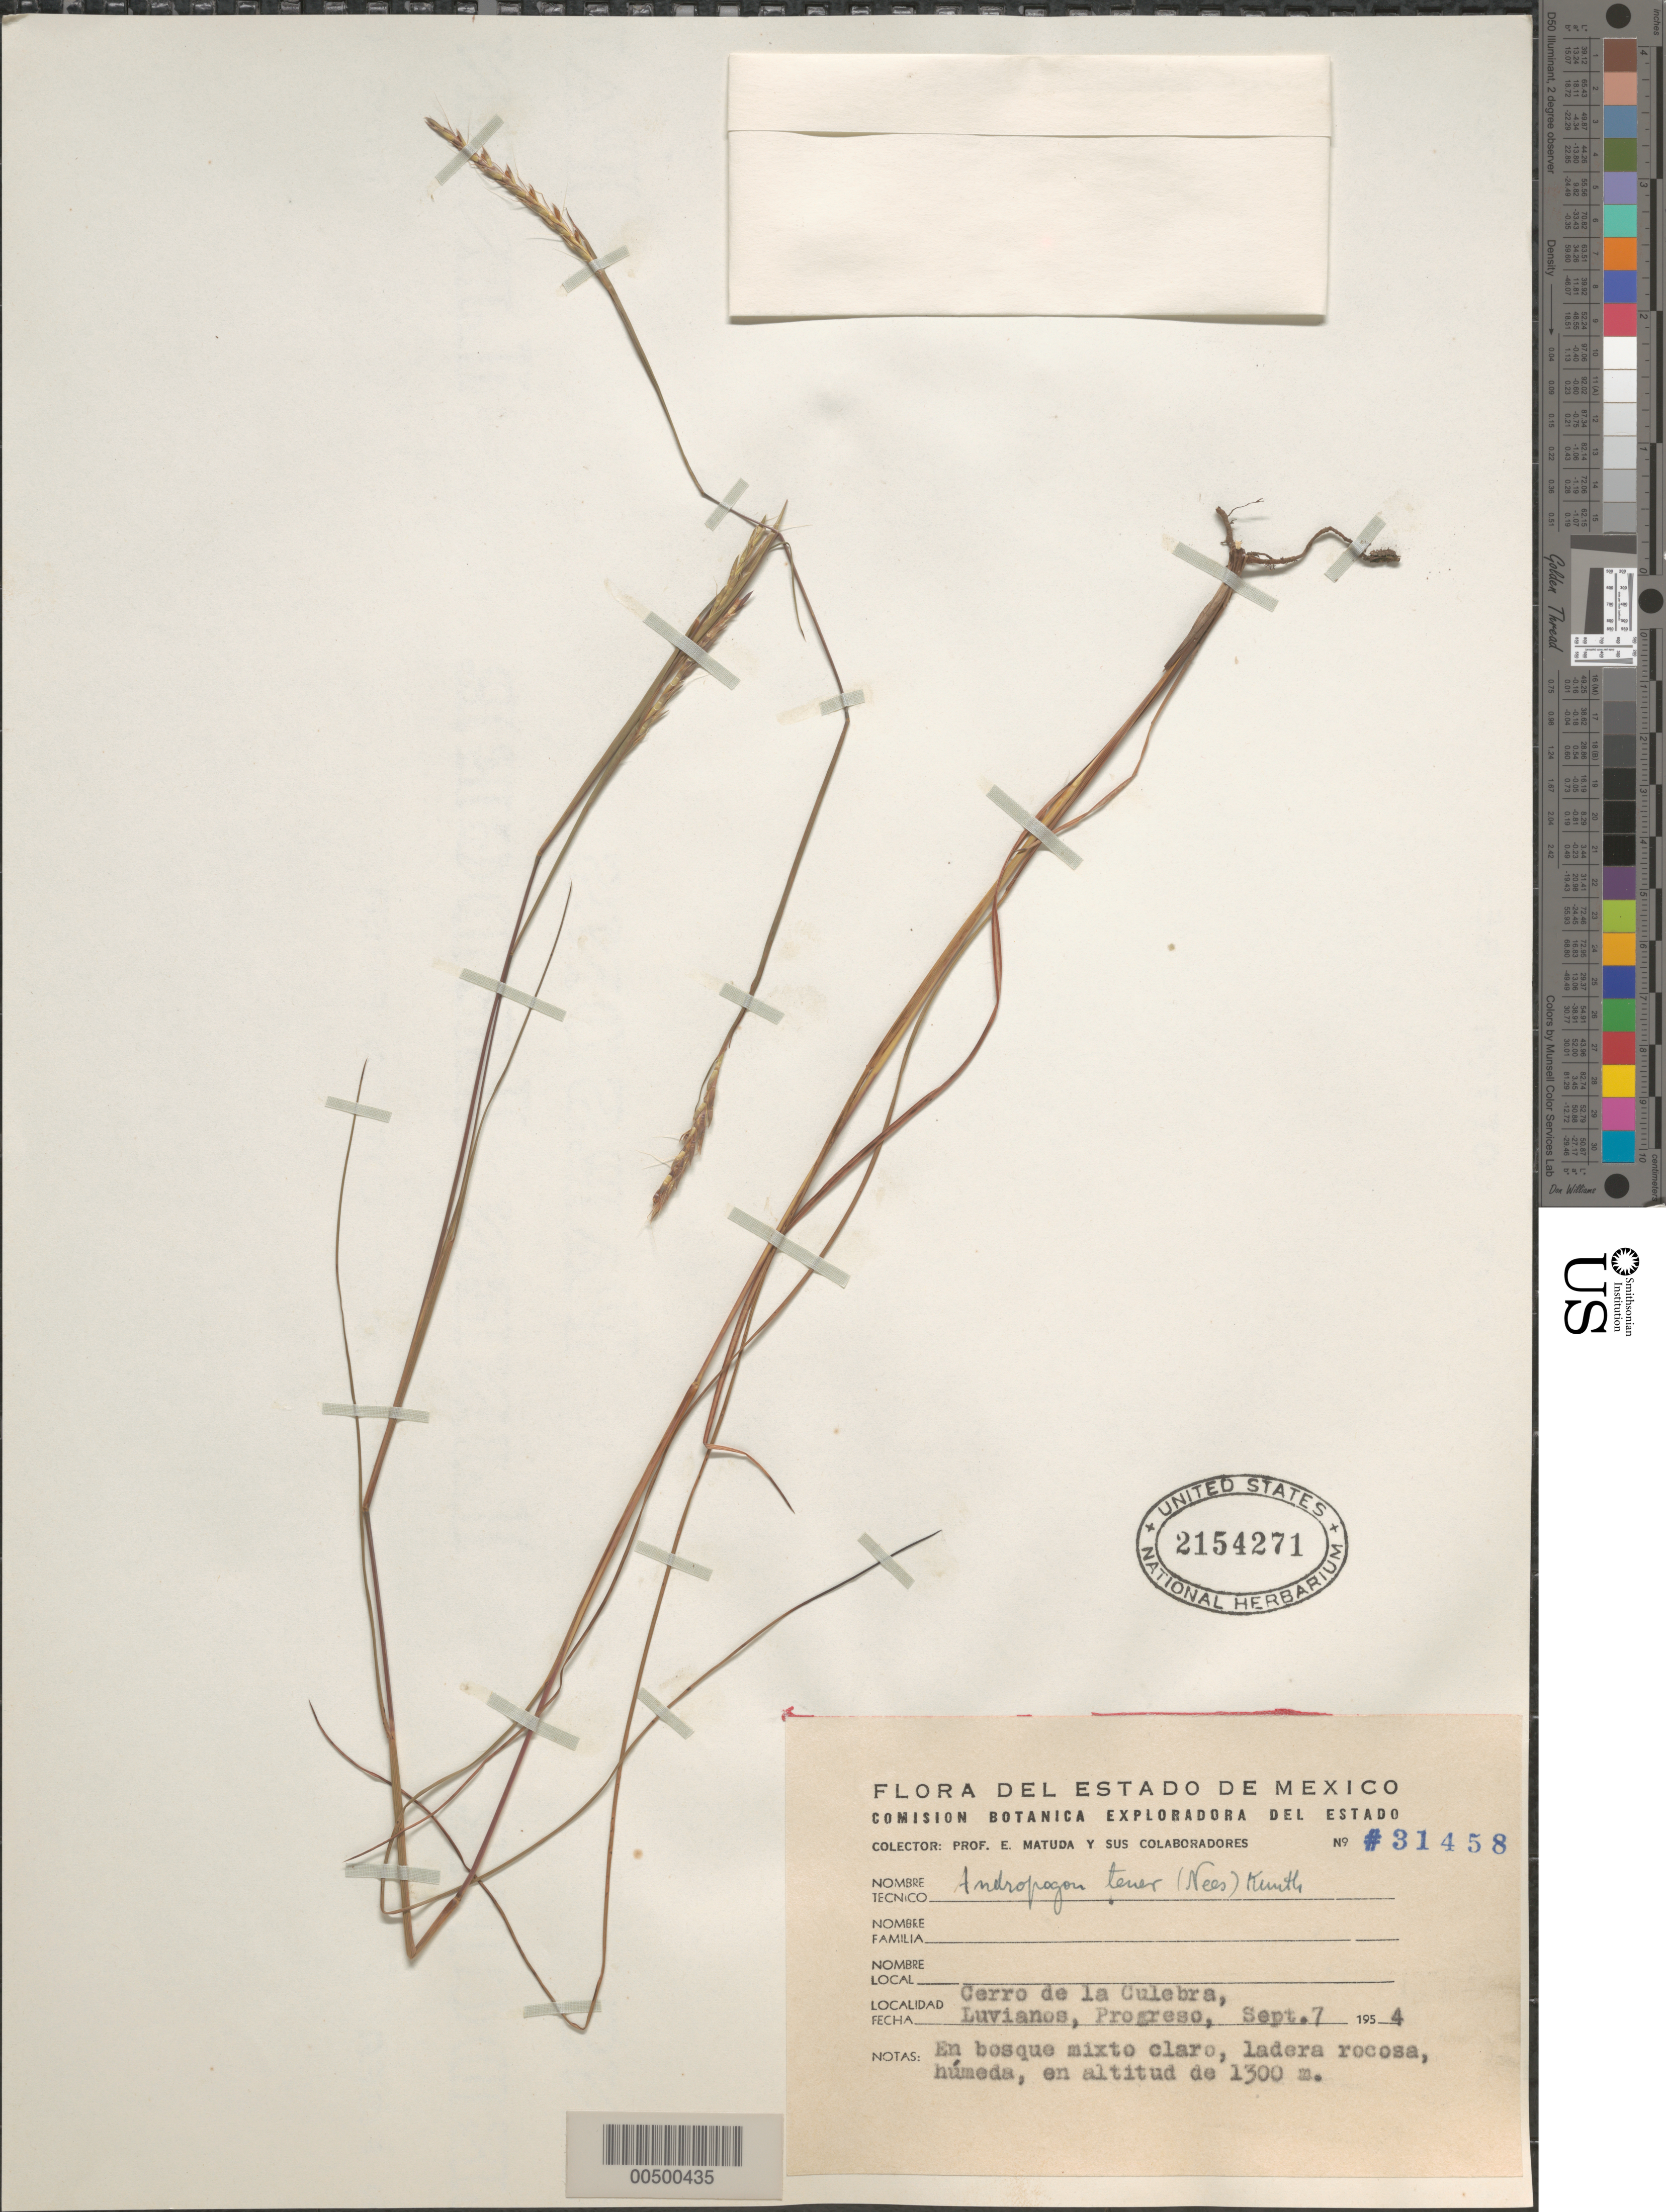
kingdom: Plantae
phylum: Tracheophyta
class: Liliopsida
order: Poales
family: Poaceae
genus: Schizachyrium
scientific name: Schizachyrium tenerum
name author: Nees in Mart.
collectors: E. Matuda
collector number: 31458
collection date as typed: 7 Sep 1954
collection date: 1954-09-07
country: Mexico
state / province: México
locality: Cerro de la Culebra, Luvianos, Progreso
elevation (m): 1300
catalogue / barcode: US 2154271